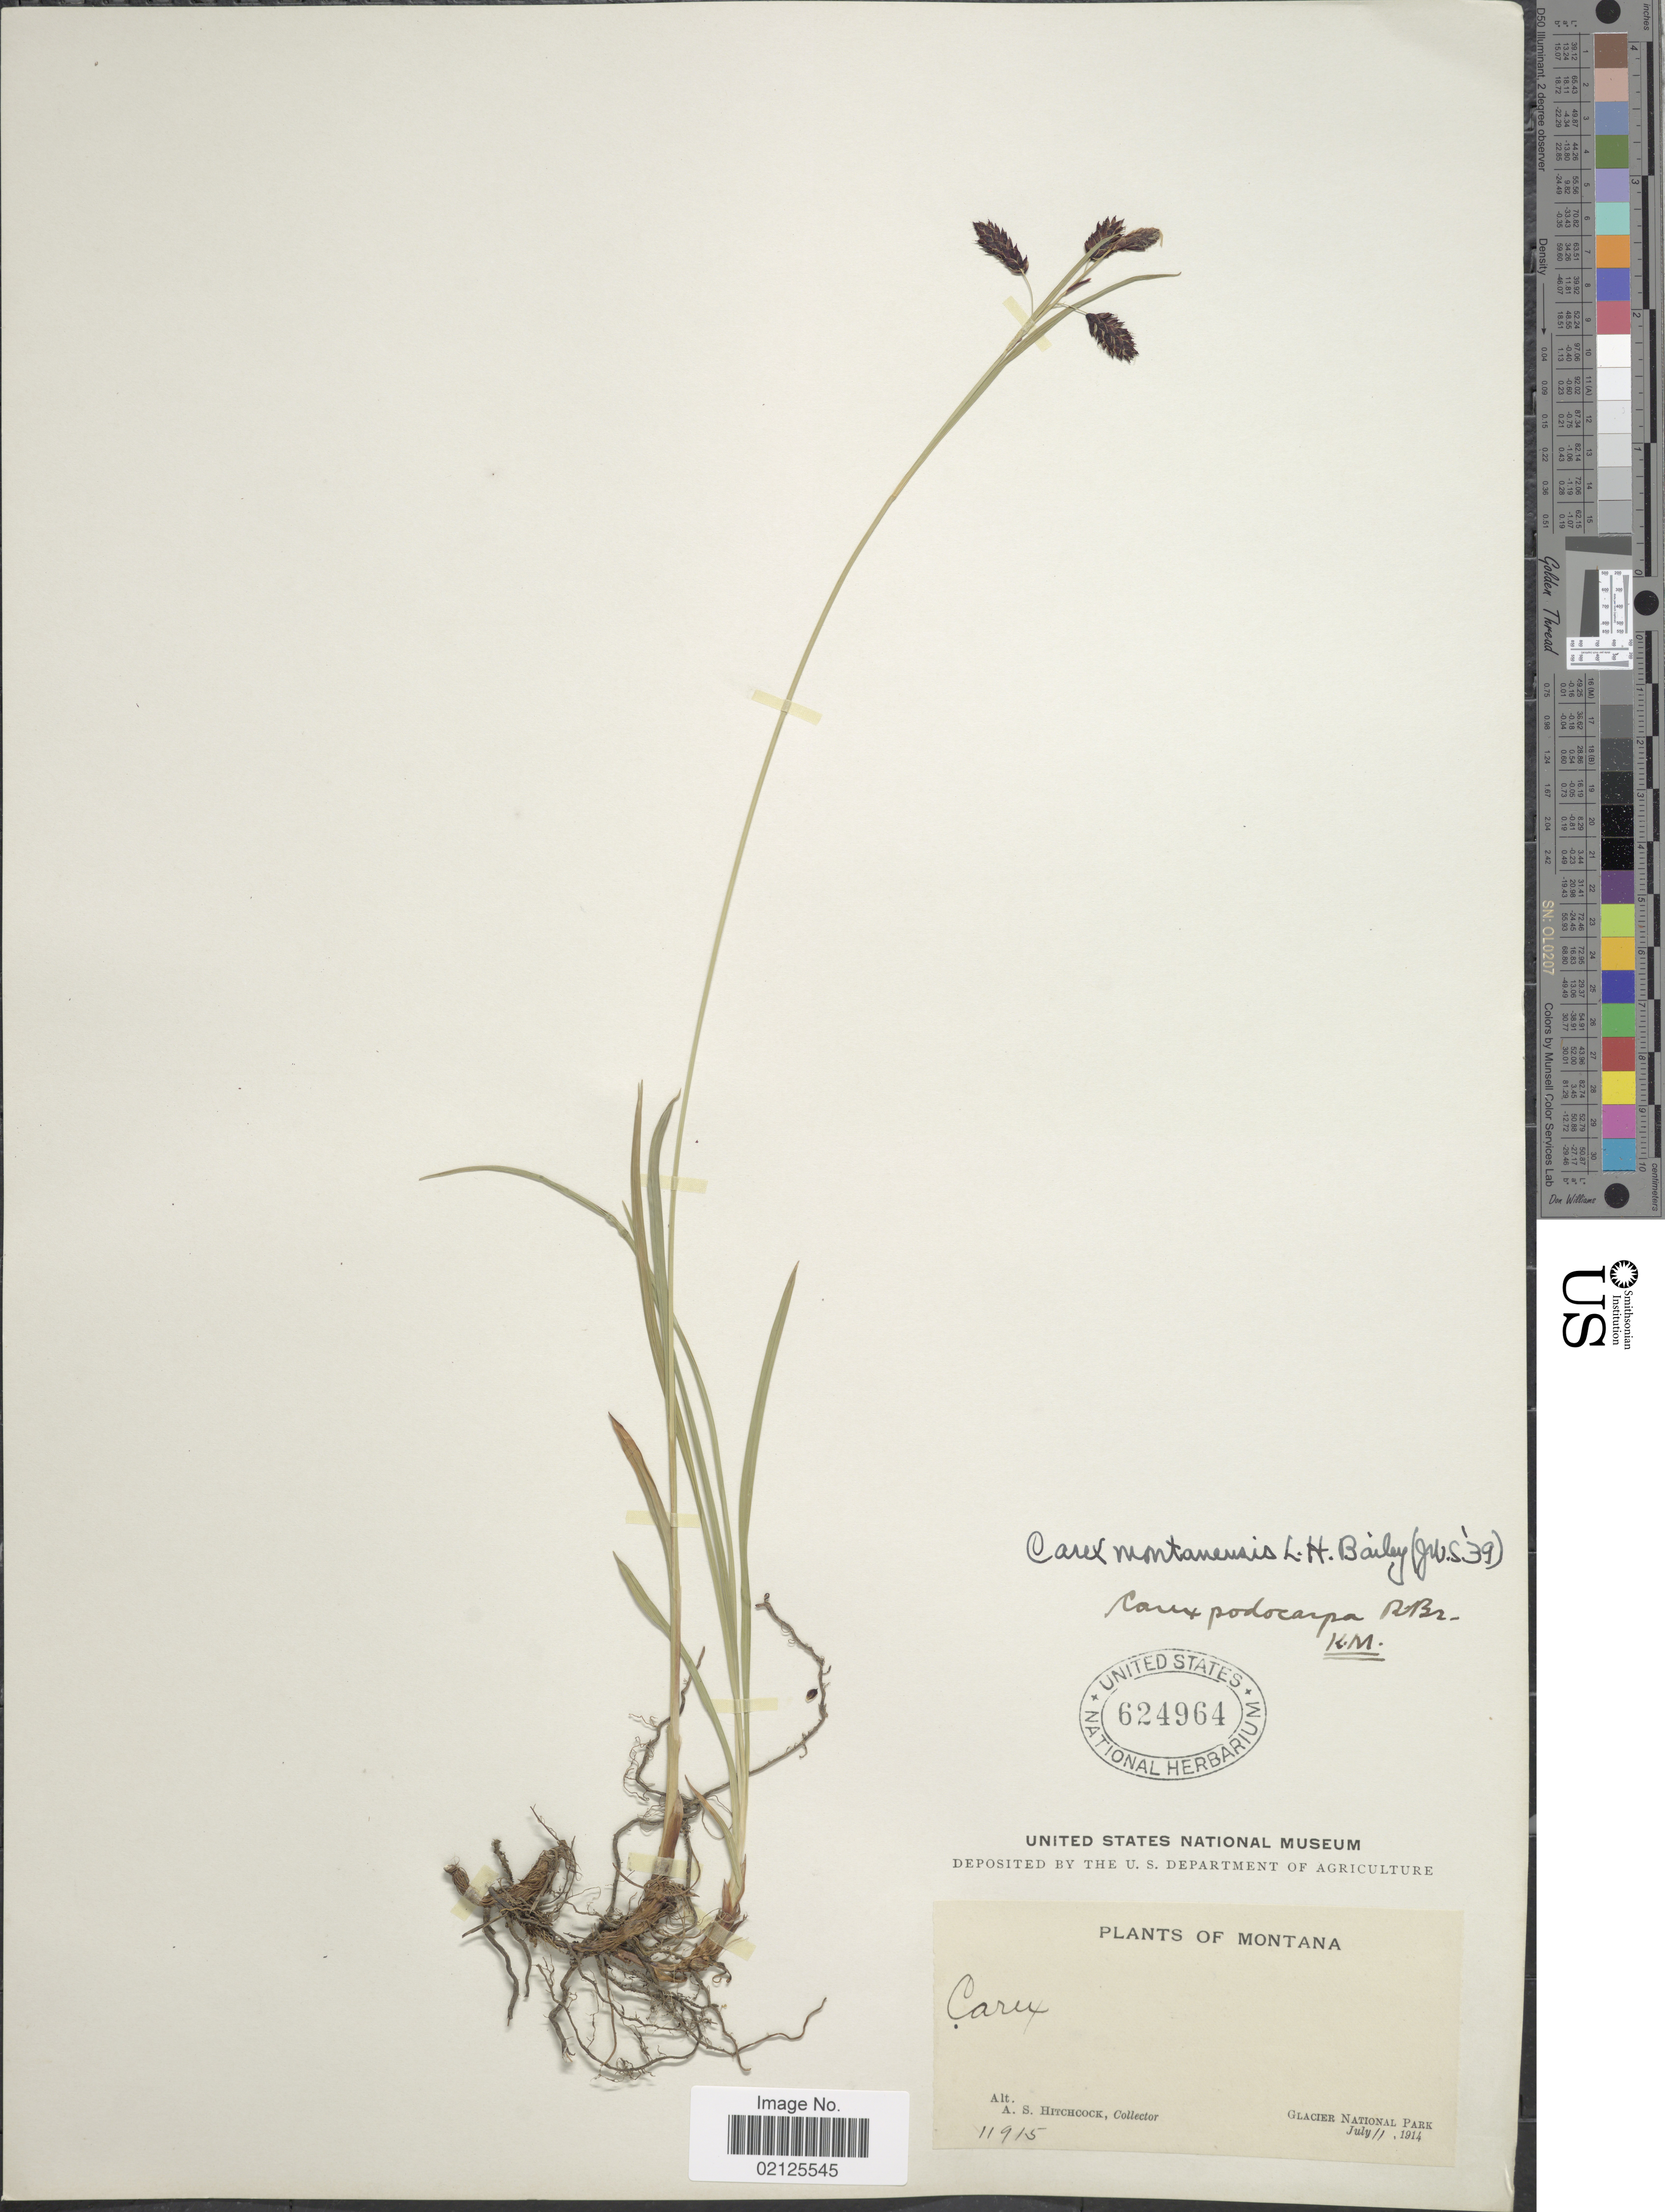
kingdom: Plantae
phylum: Tracheophyta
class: Liliopsida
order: Poales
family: Cyperaceae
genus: Carex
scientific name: Carex podocarpa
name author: R. Br.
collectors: A. S. Hitchcock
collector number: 11915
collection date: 1914-07-11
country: United States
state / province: Montana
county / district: Flathead / Glacier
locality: Glacier National Park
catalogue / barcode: US 624964